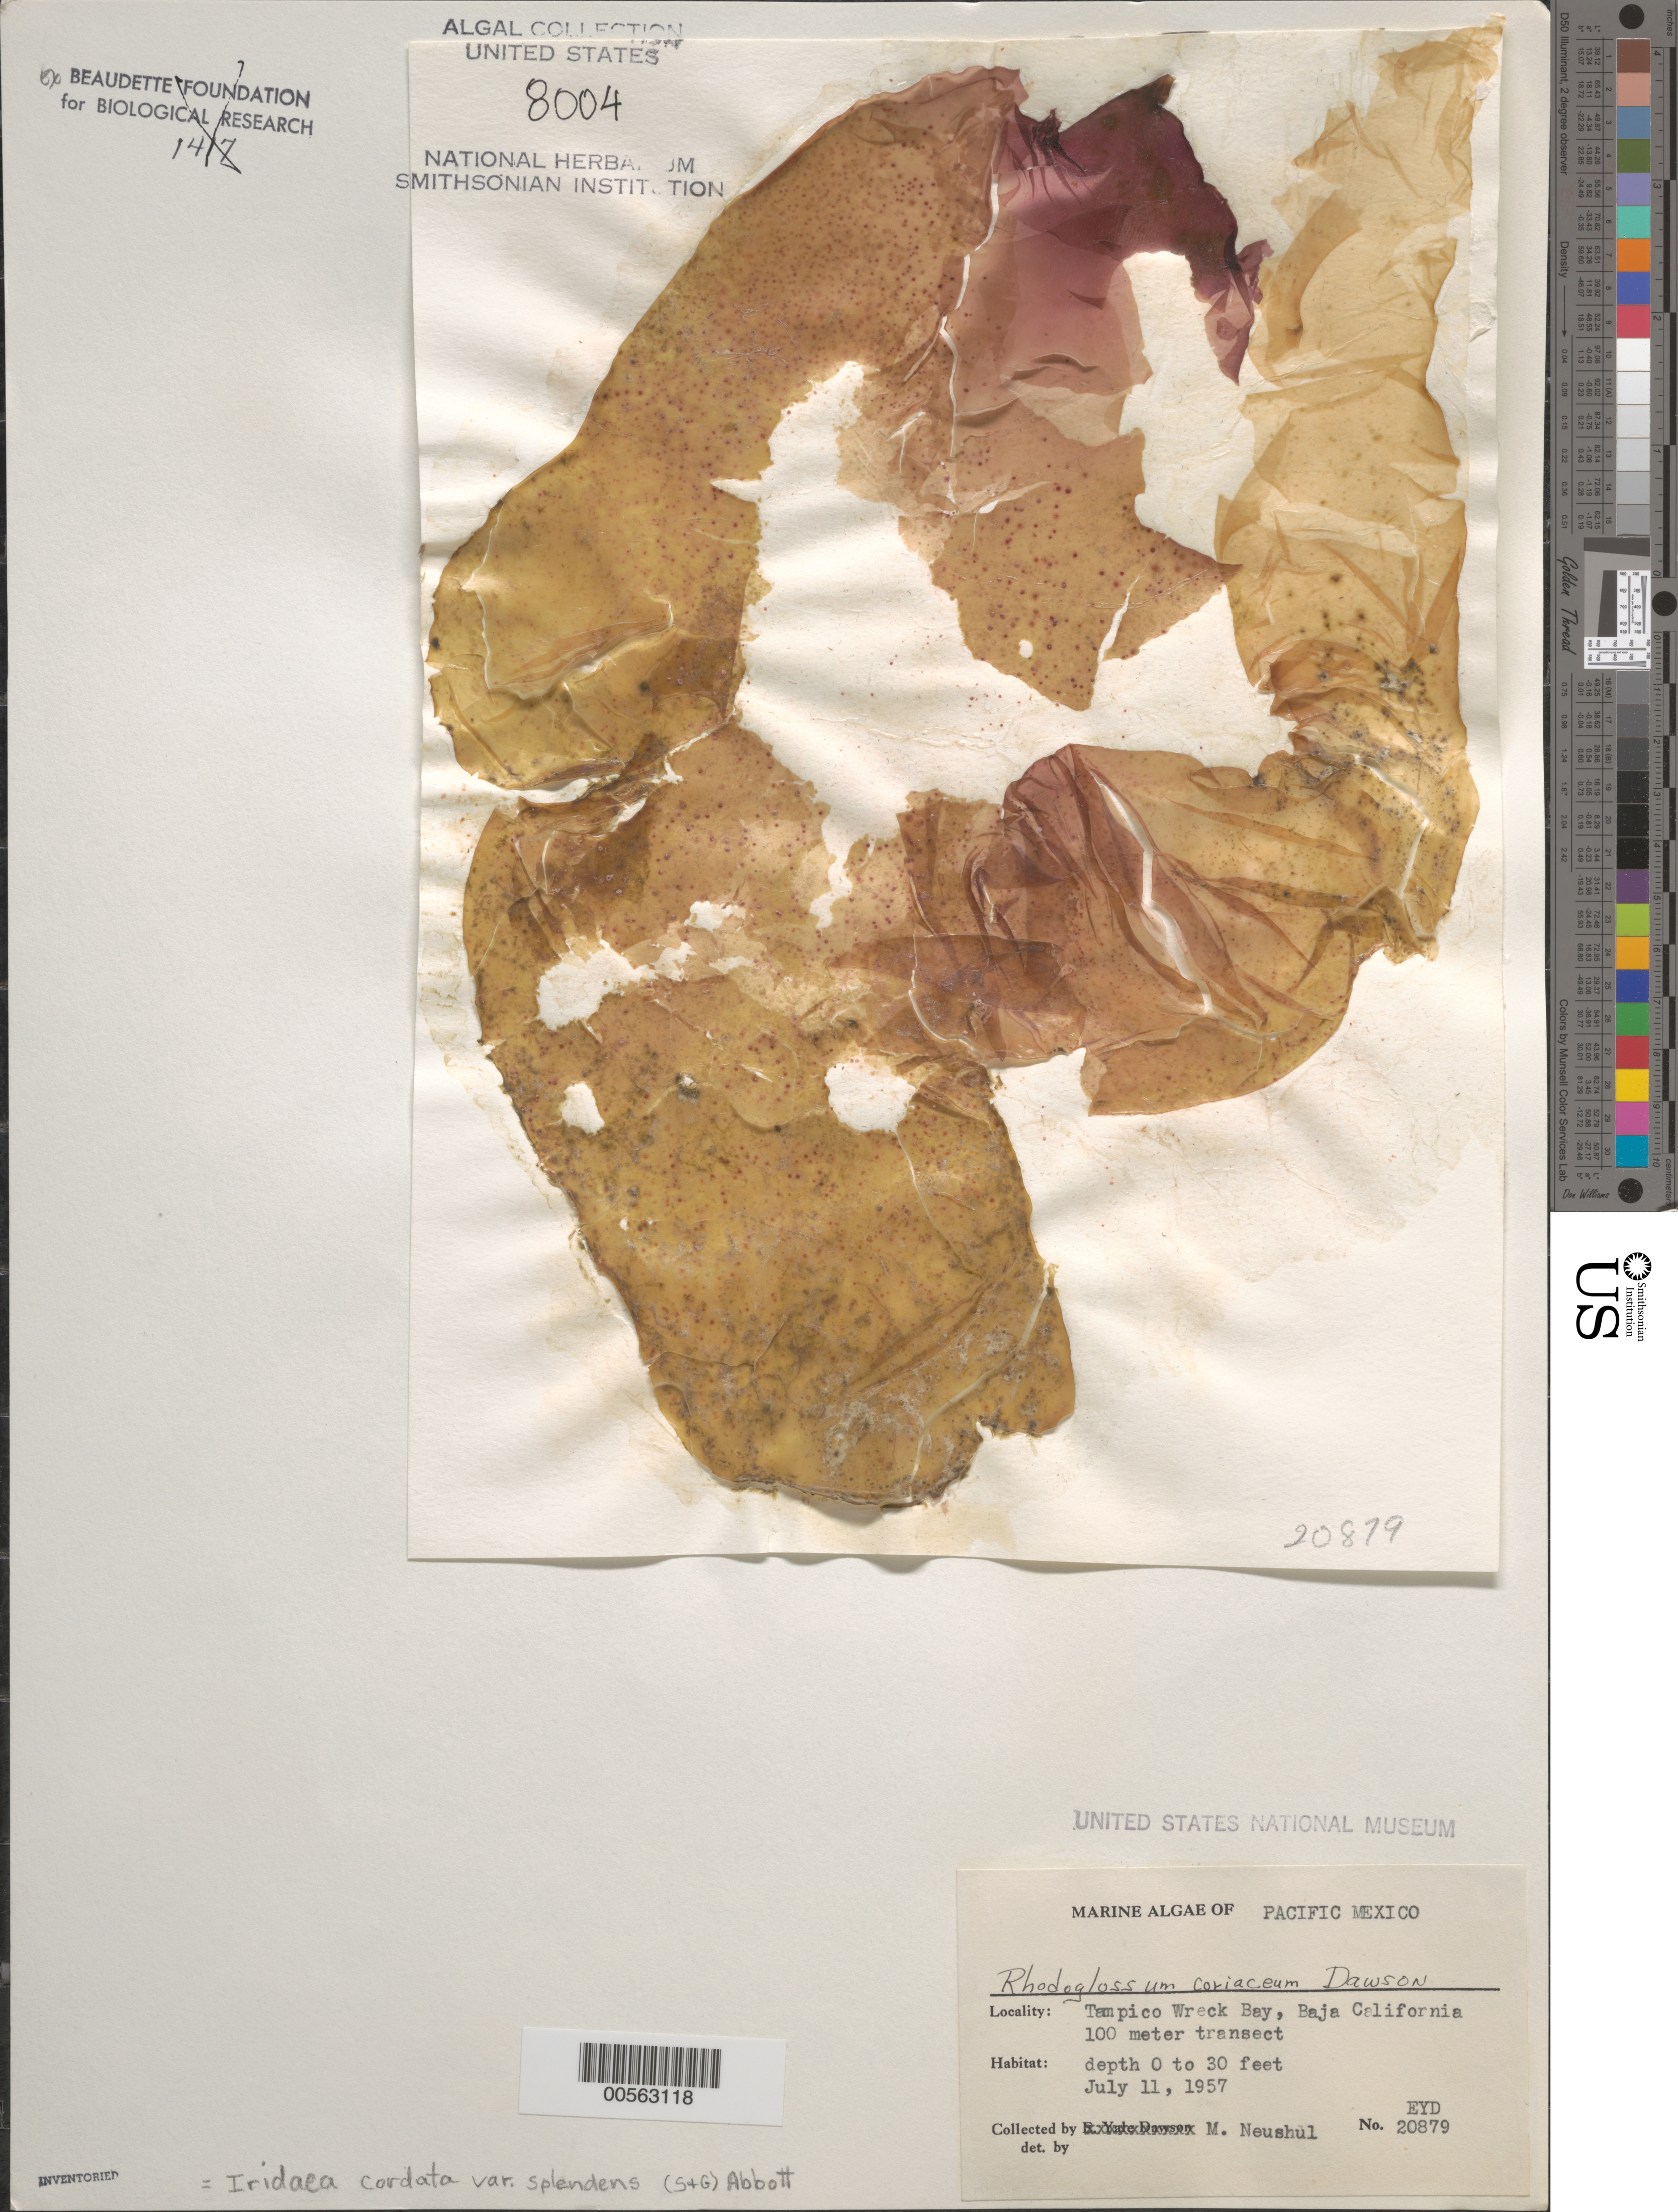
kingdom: Plantae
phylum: Rhodophyta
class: Florideophyceae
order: Gigartinales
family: Gigartinaceae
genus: Iridaea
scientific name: Iridaea cordata var. splendens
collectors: M. Neushul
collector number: EYD 20879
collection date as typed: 11 Jul 1957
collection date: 1957-07-11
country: Mexico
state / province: Baja California Norte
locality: Tampico Wreck Bay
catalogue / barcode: US 8004